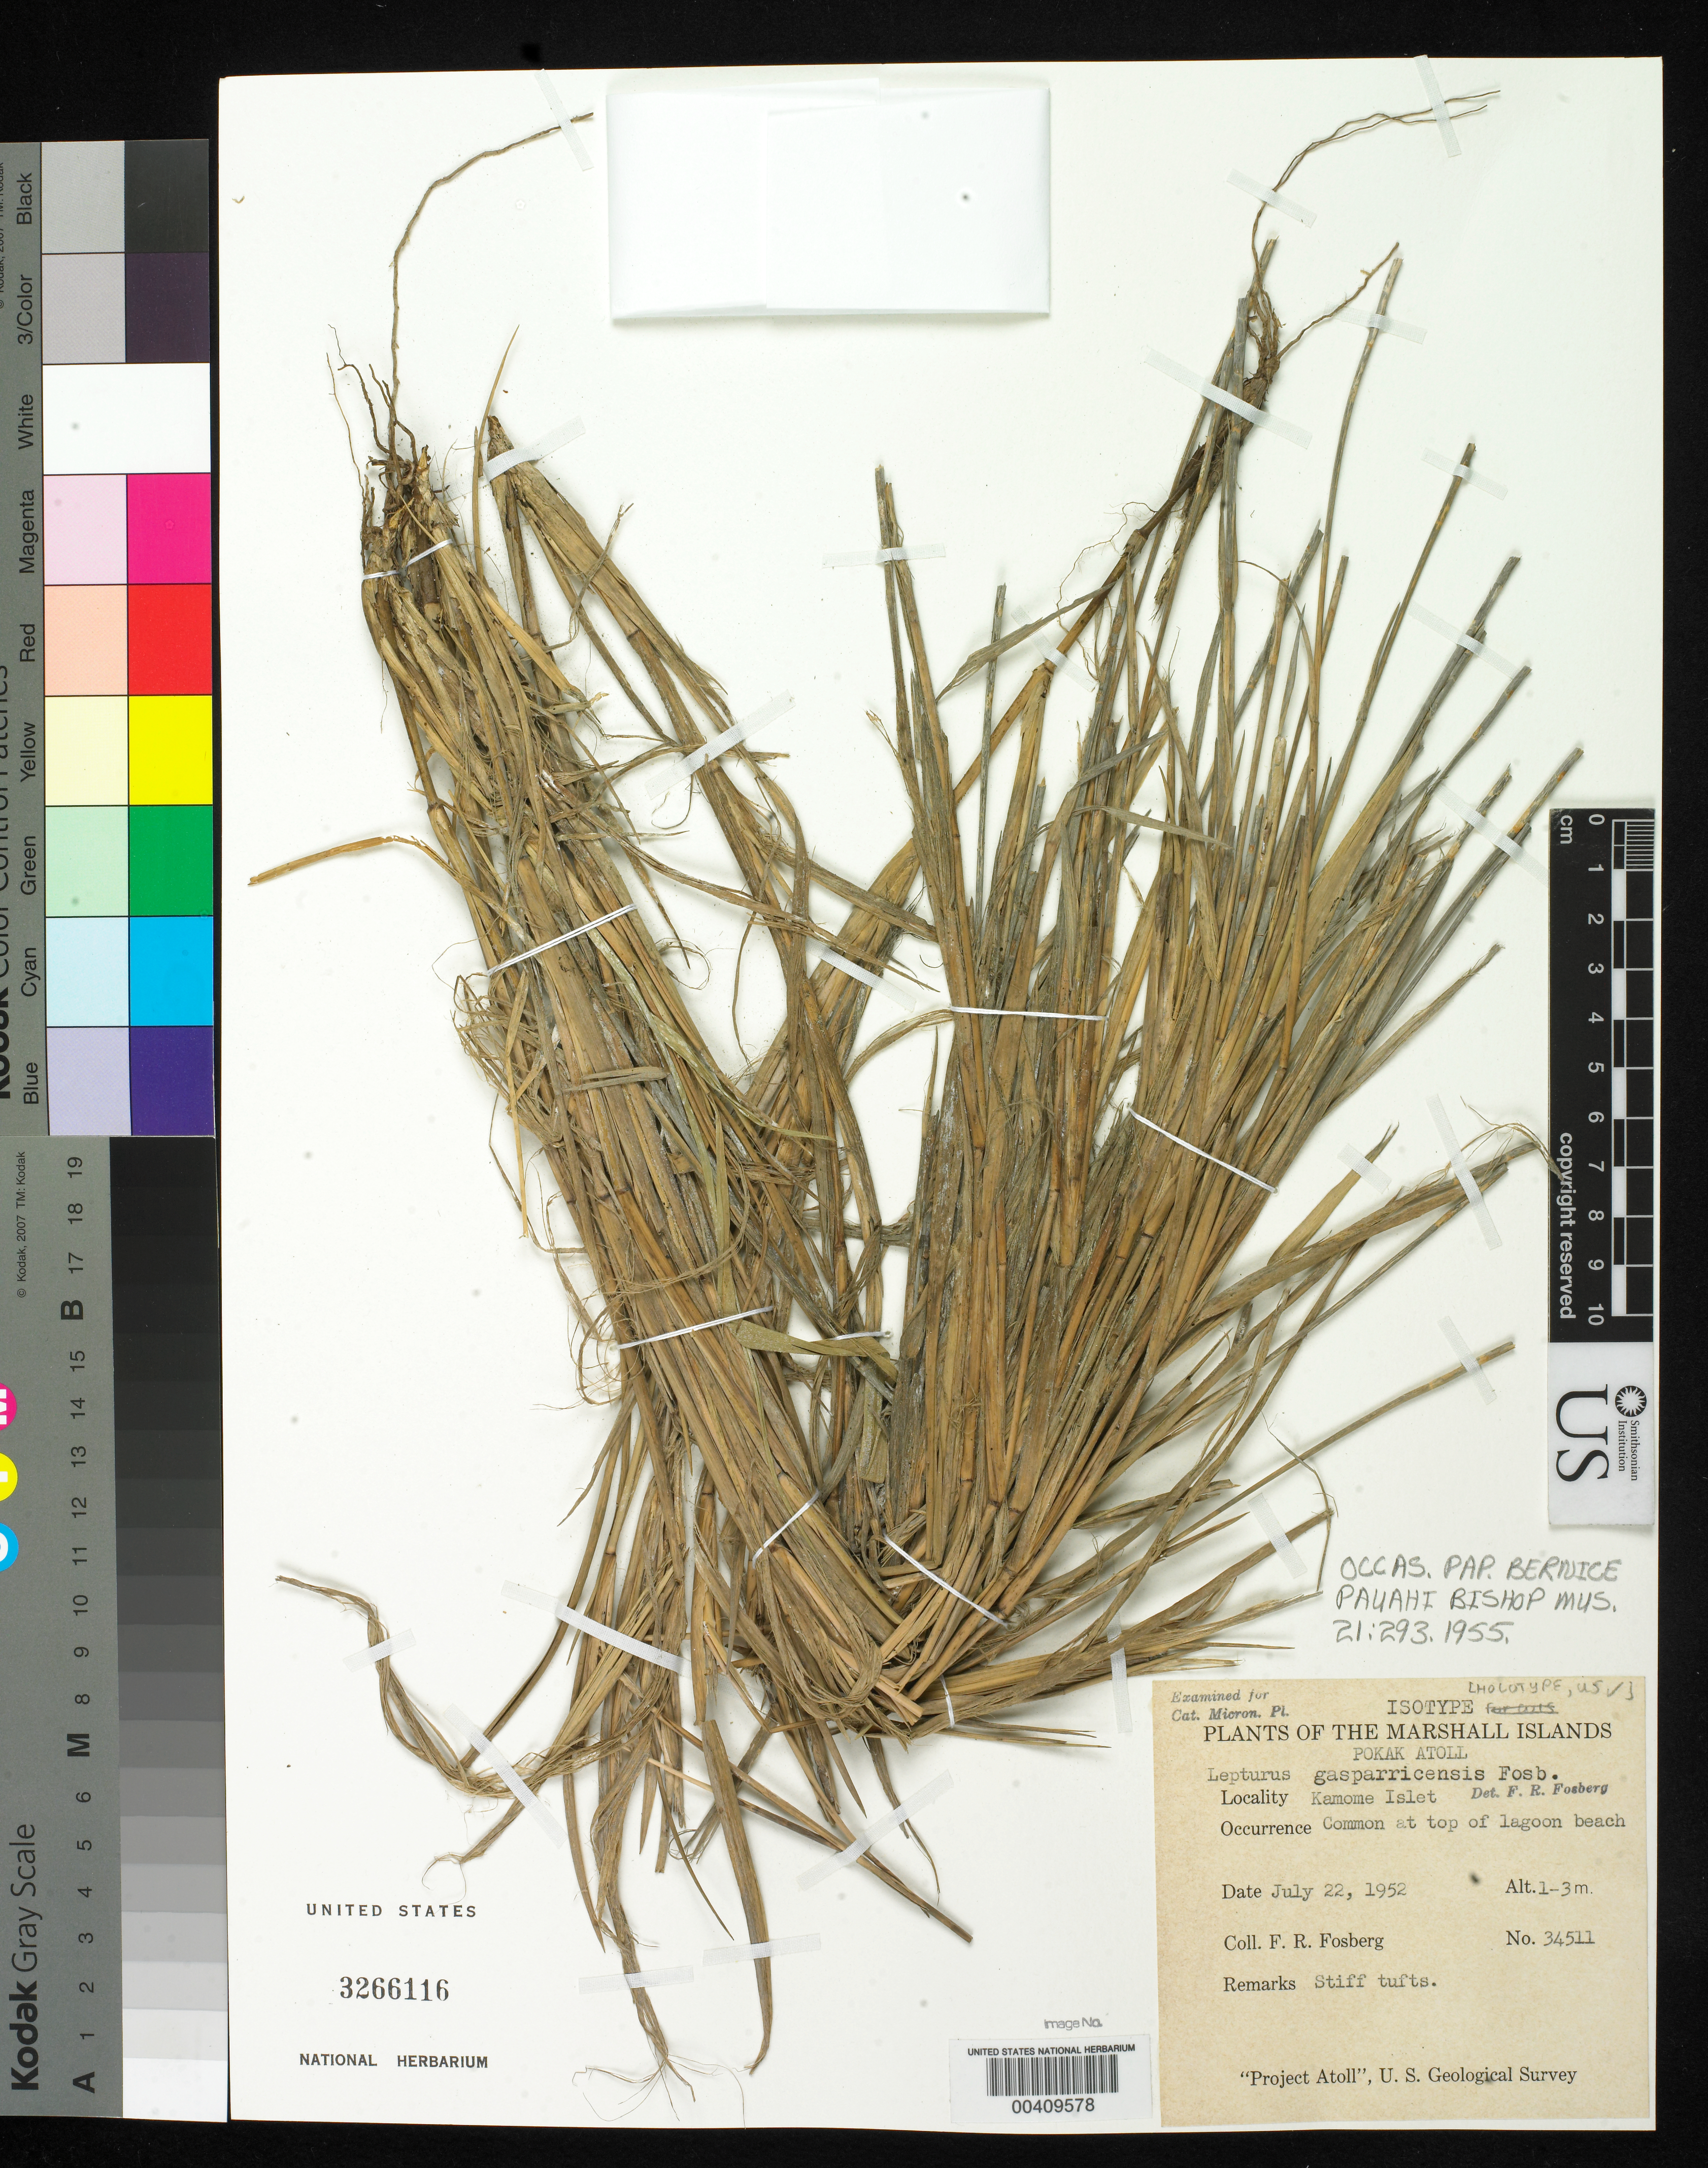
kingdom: Plantae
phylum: Tracheophyta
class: Liliopsida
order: Poales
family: Poaceae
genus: Lepturus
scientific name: Lepturus gasparricensis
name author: Fosberg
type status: Isotype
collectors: F. R. Fosberg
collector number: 34511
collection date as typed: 22 Jul 1952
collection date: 1952-07-22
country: Marshall Islands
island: Bokaak [Pokak] Atoll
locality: Kamome Islet.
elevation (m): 1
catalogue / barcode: US 3266116